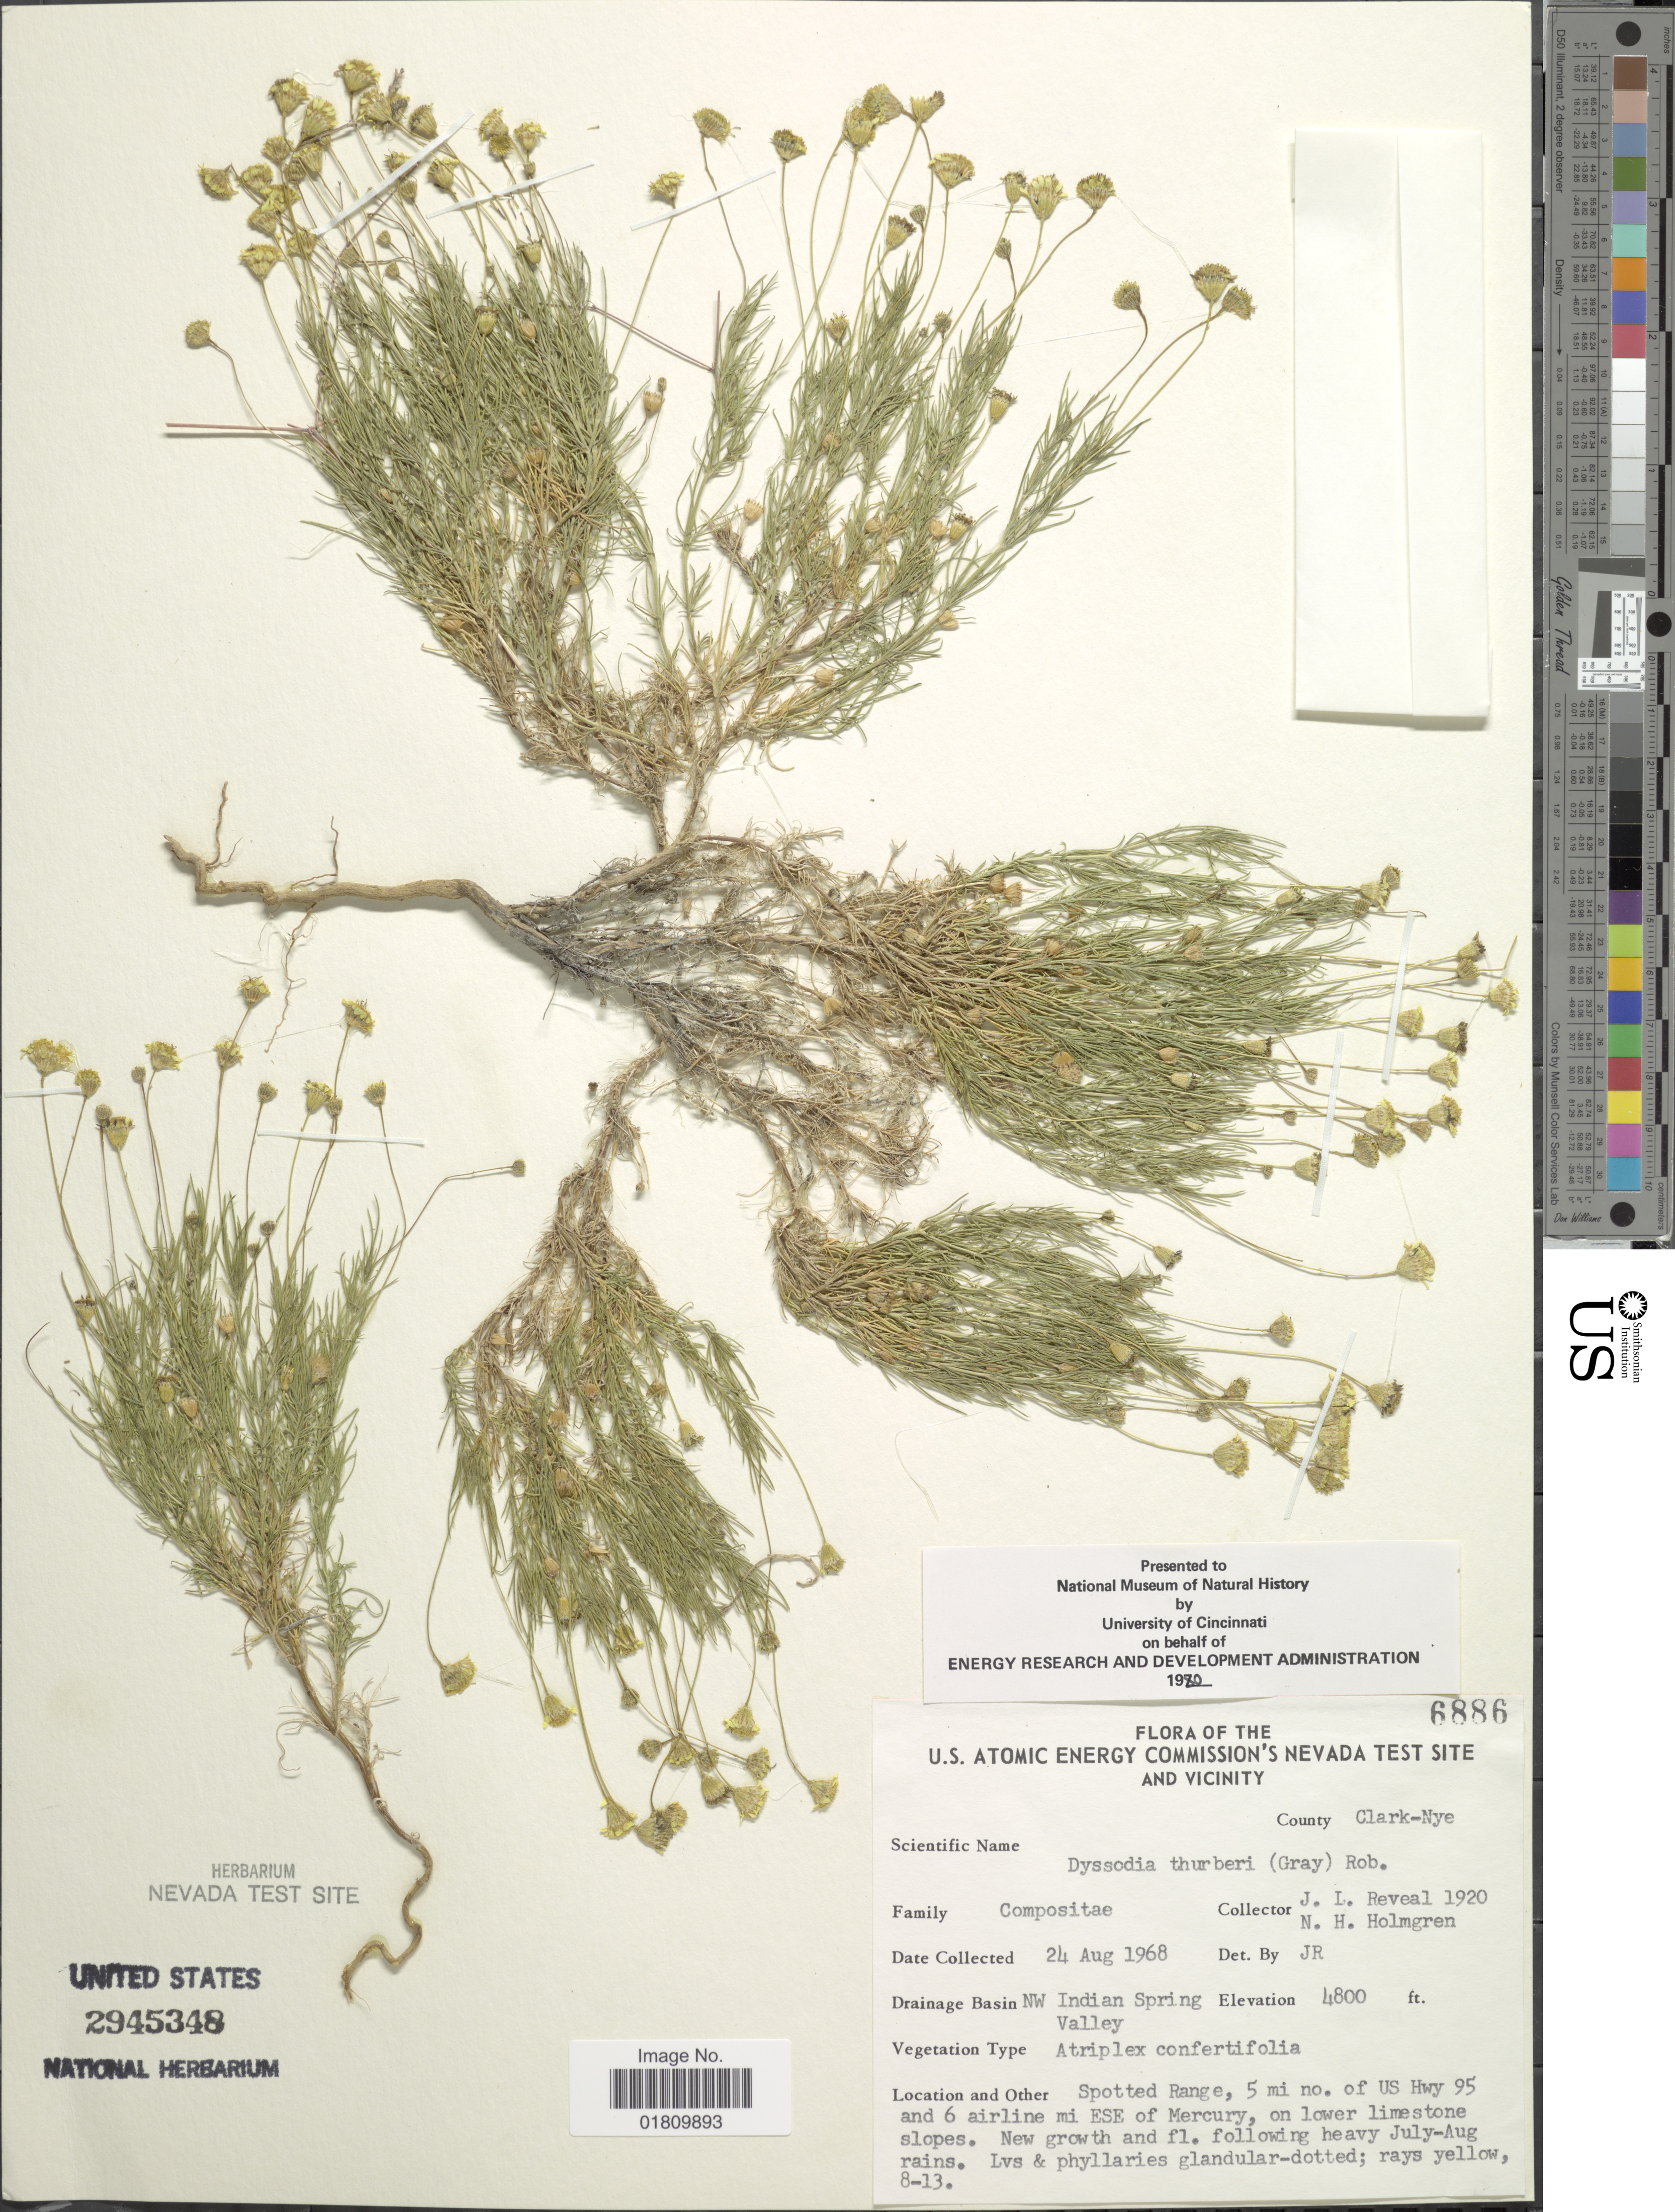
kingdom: Plantae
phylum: Tracheophyta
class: Magnoliopsida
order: Asterales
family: Asteraceae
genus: Thymophylla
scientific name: Thymophylla pentachaeta var. belenidium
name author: (DC.) Strother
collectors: J. L. Reveal & N. H. Holmgren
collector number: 6886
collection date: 1968-08-24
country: United States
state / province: Nevada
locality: U.S. Atomic Energy Commision's Nevada Test Site and Vicinity, County Clark-Nye, NW Indian Spring Valley, spotted Range, 5 mi. no. of US Hwy 95 and airline mi ESE of Mercury, on lower limestone slopes, New growth and fl. following heavy July-Aug rains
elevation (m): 1463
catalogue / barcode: US 2945348